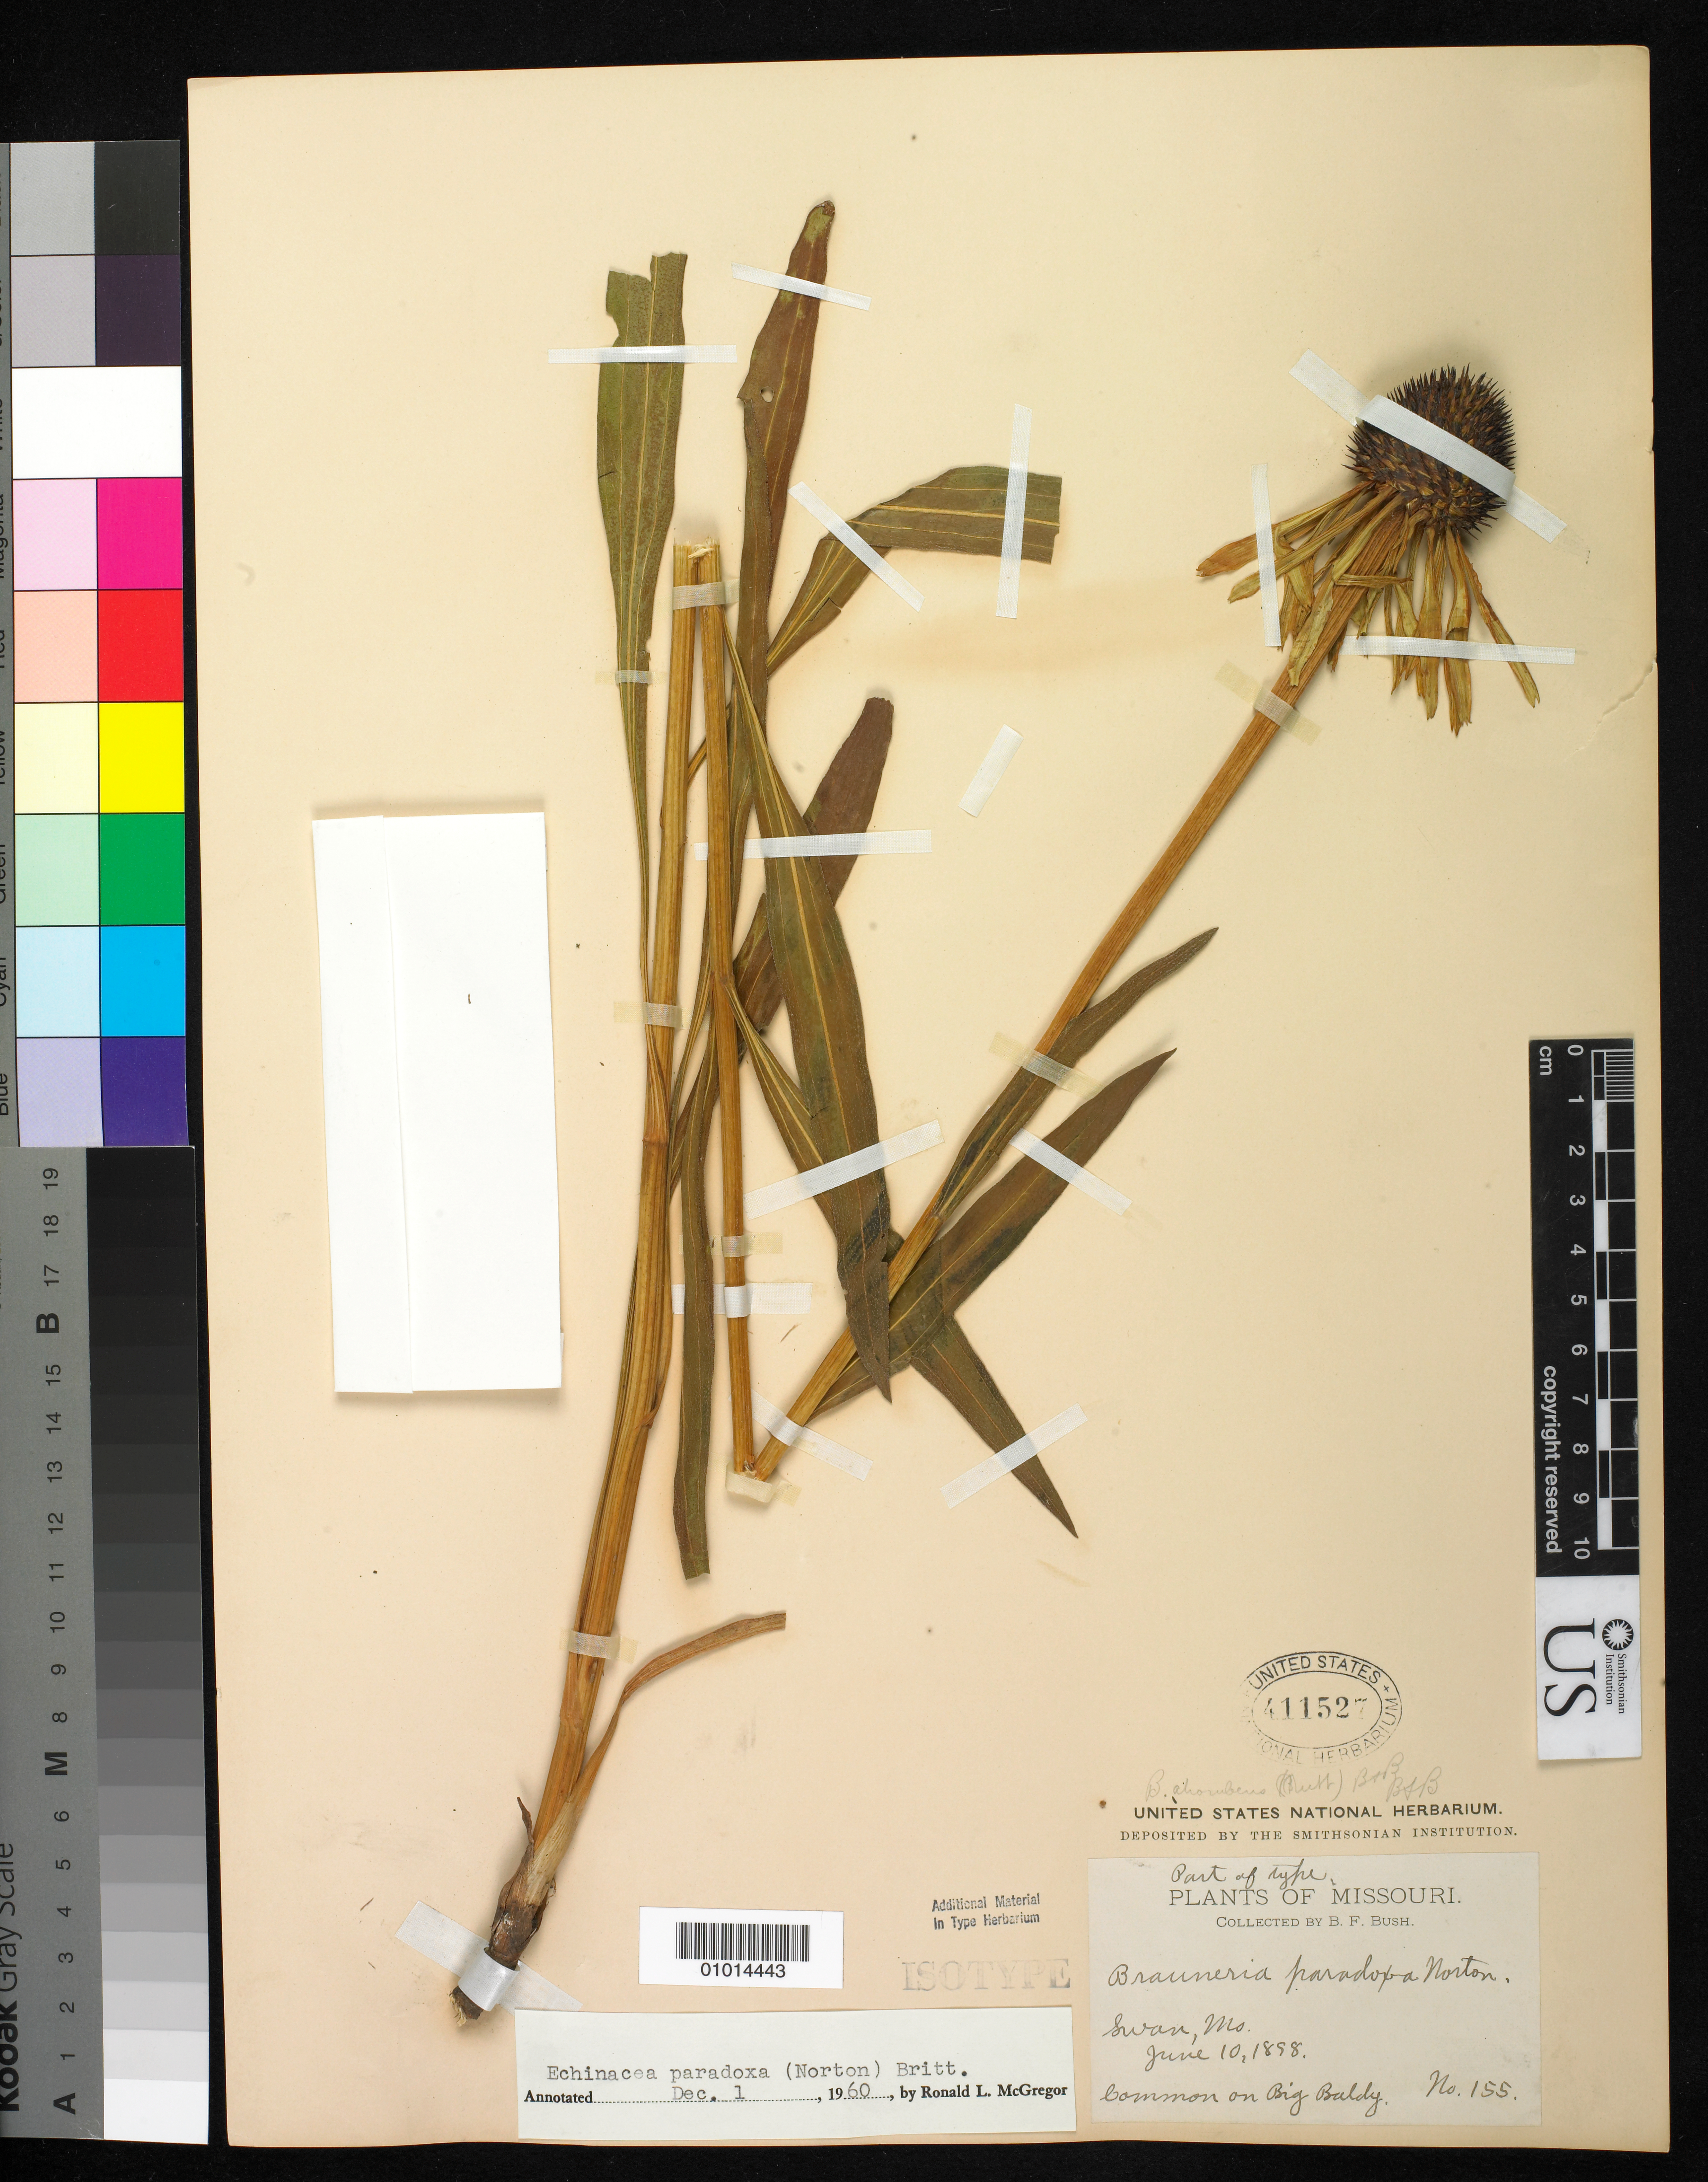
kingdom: Plantae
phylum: Tracheophyta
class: Magnoliopsida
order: Asterales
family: Asteraceae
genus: Brauneria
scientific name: Brauneria paradoxa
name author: Norton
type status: Isotype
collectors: B. F. Bush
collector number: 155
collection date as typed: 10 Jun 1898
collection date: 1898-06-10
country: United States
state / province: Missouri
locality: Swan, Mo. Common on Big Baldy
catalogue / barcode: US 411527